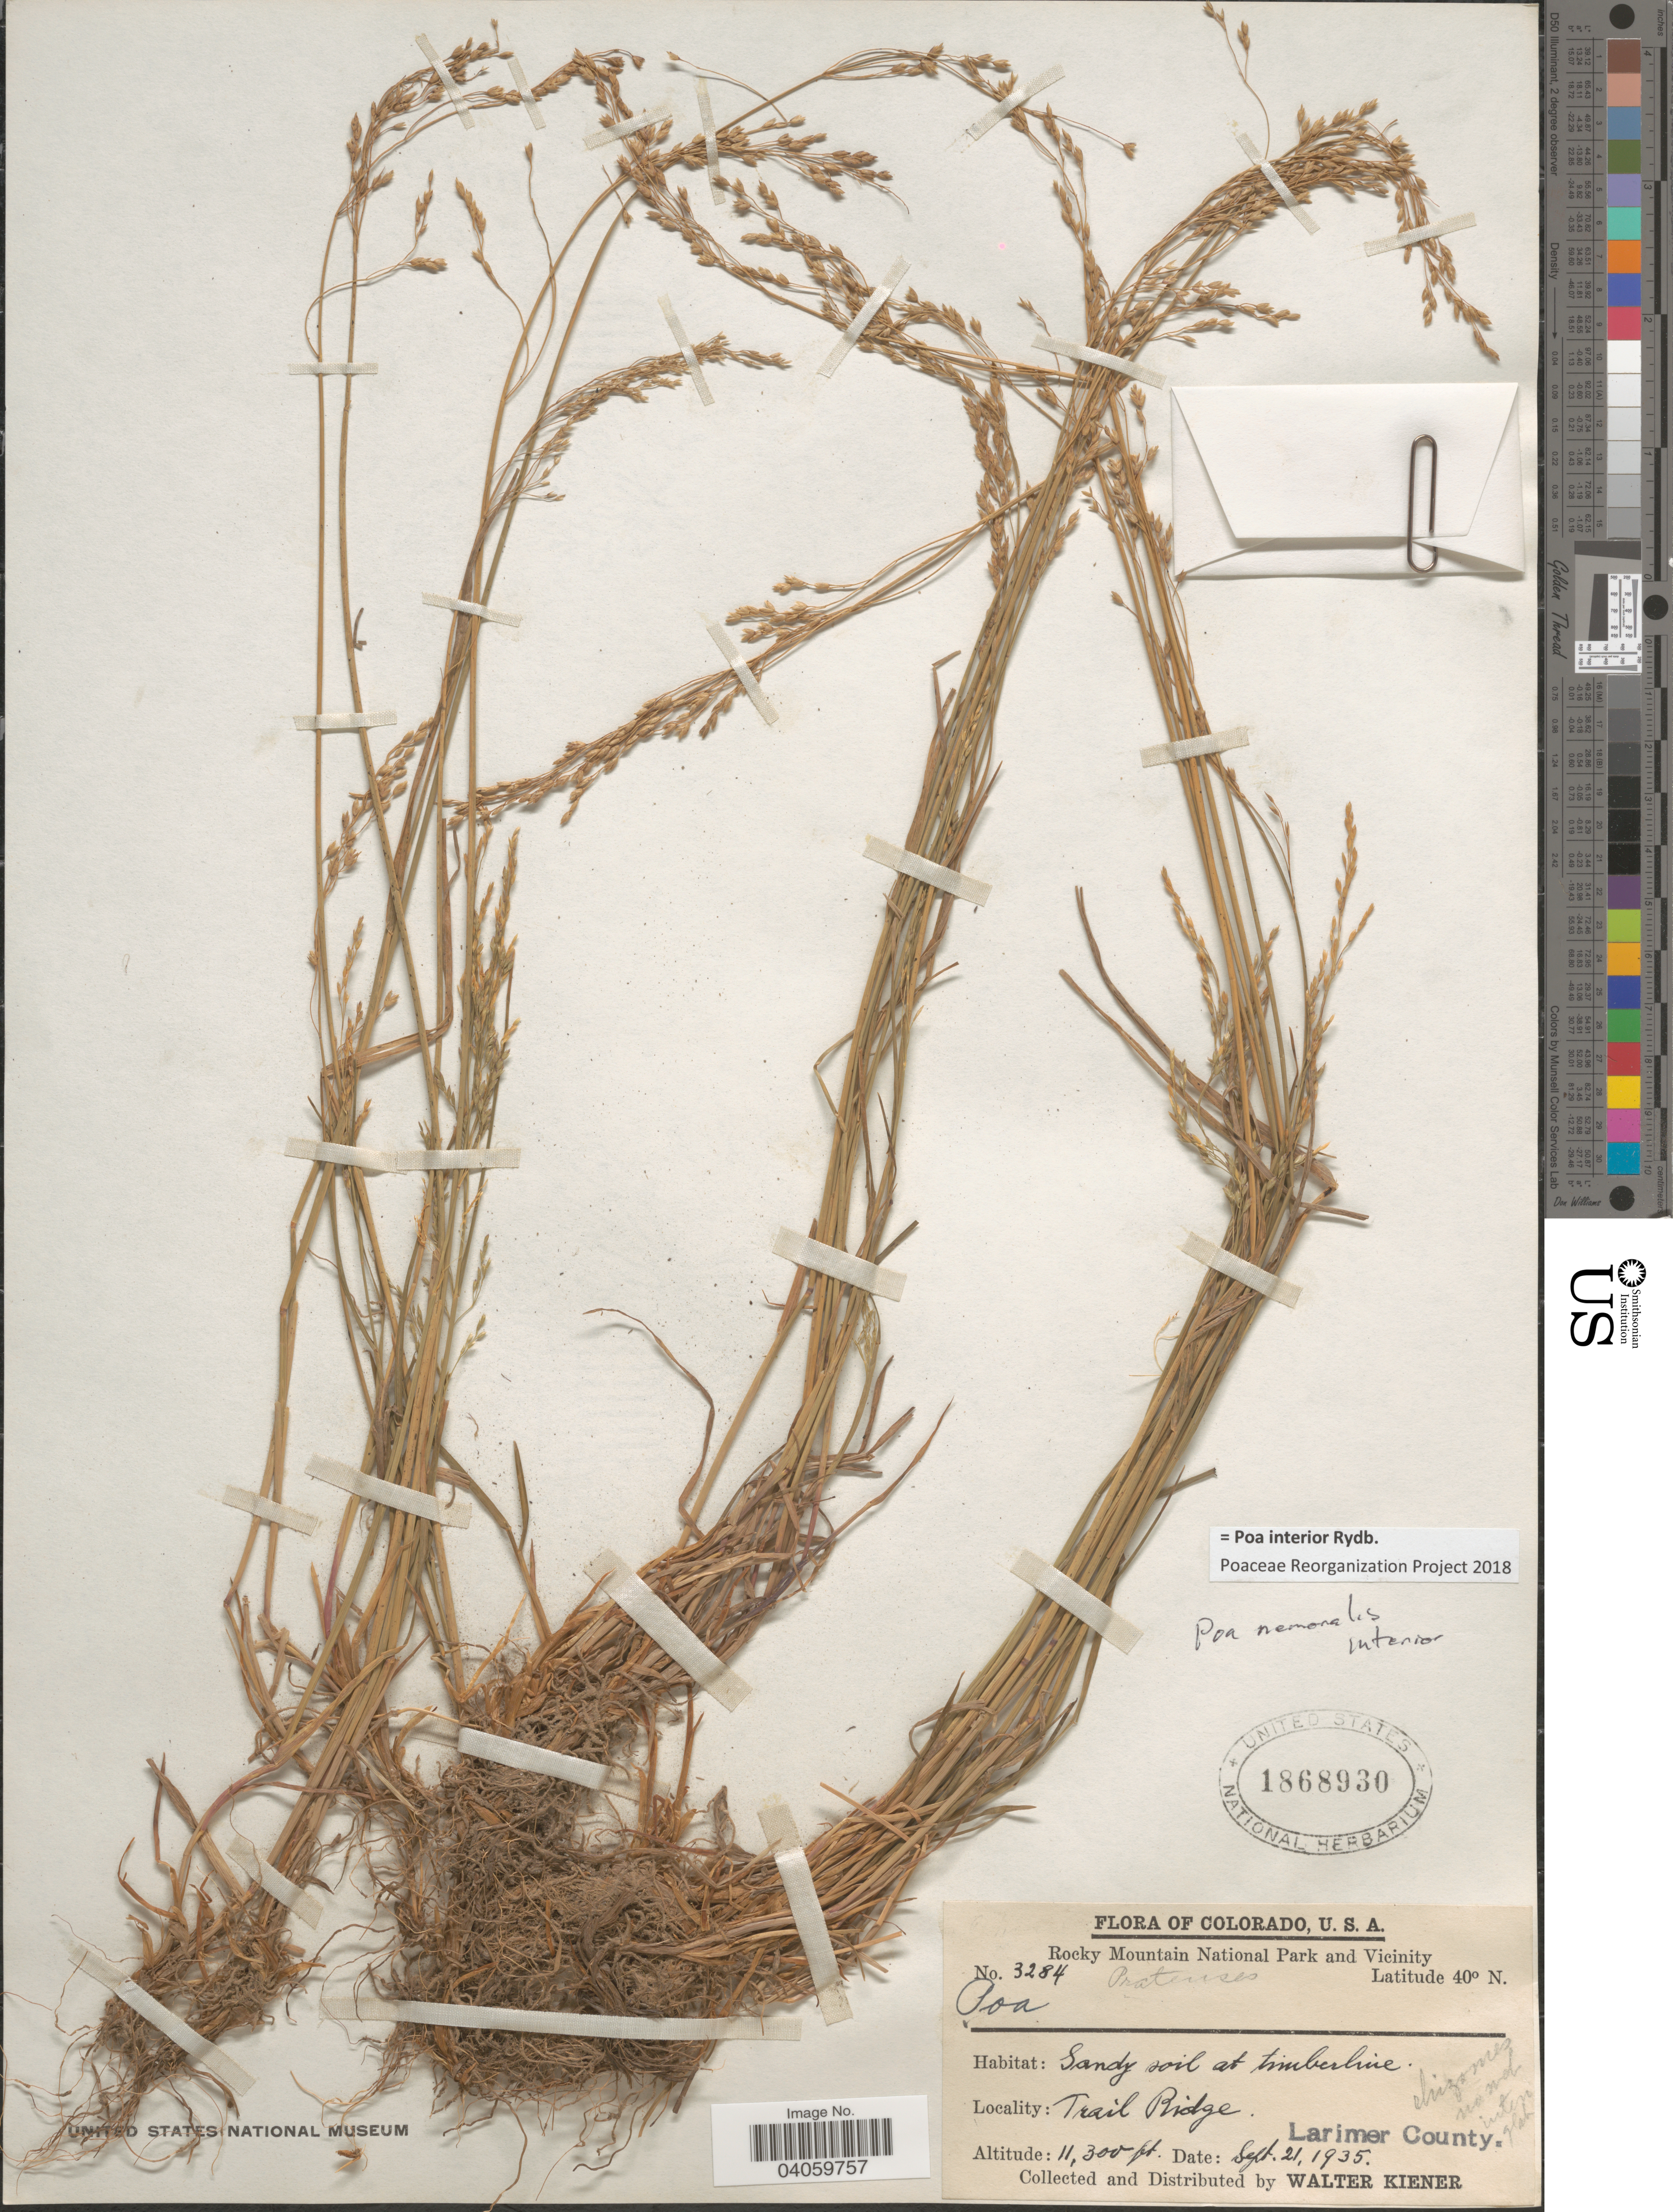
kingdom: Plantae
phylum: Tracheophyta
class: Liliopsida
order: Poales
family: Poaceae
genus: Poa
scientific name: Poa interior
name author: Rydb.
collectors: W. Kiener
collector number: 3284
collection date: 1935-09-21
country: United States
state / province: Colorado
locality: Rocky Mountain National Park and Vicinity. Trail Ridge. Larimer County.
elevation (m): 3444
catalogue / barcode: US 1868930